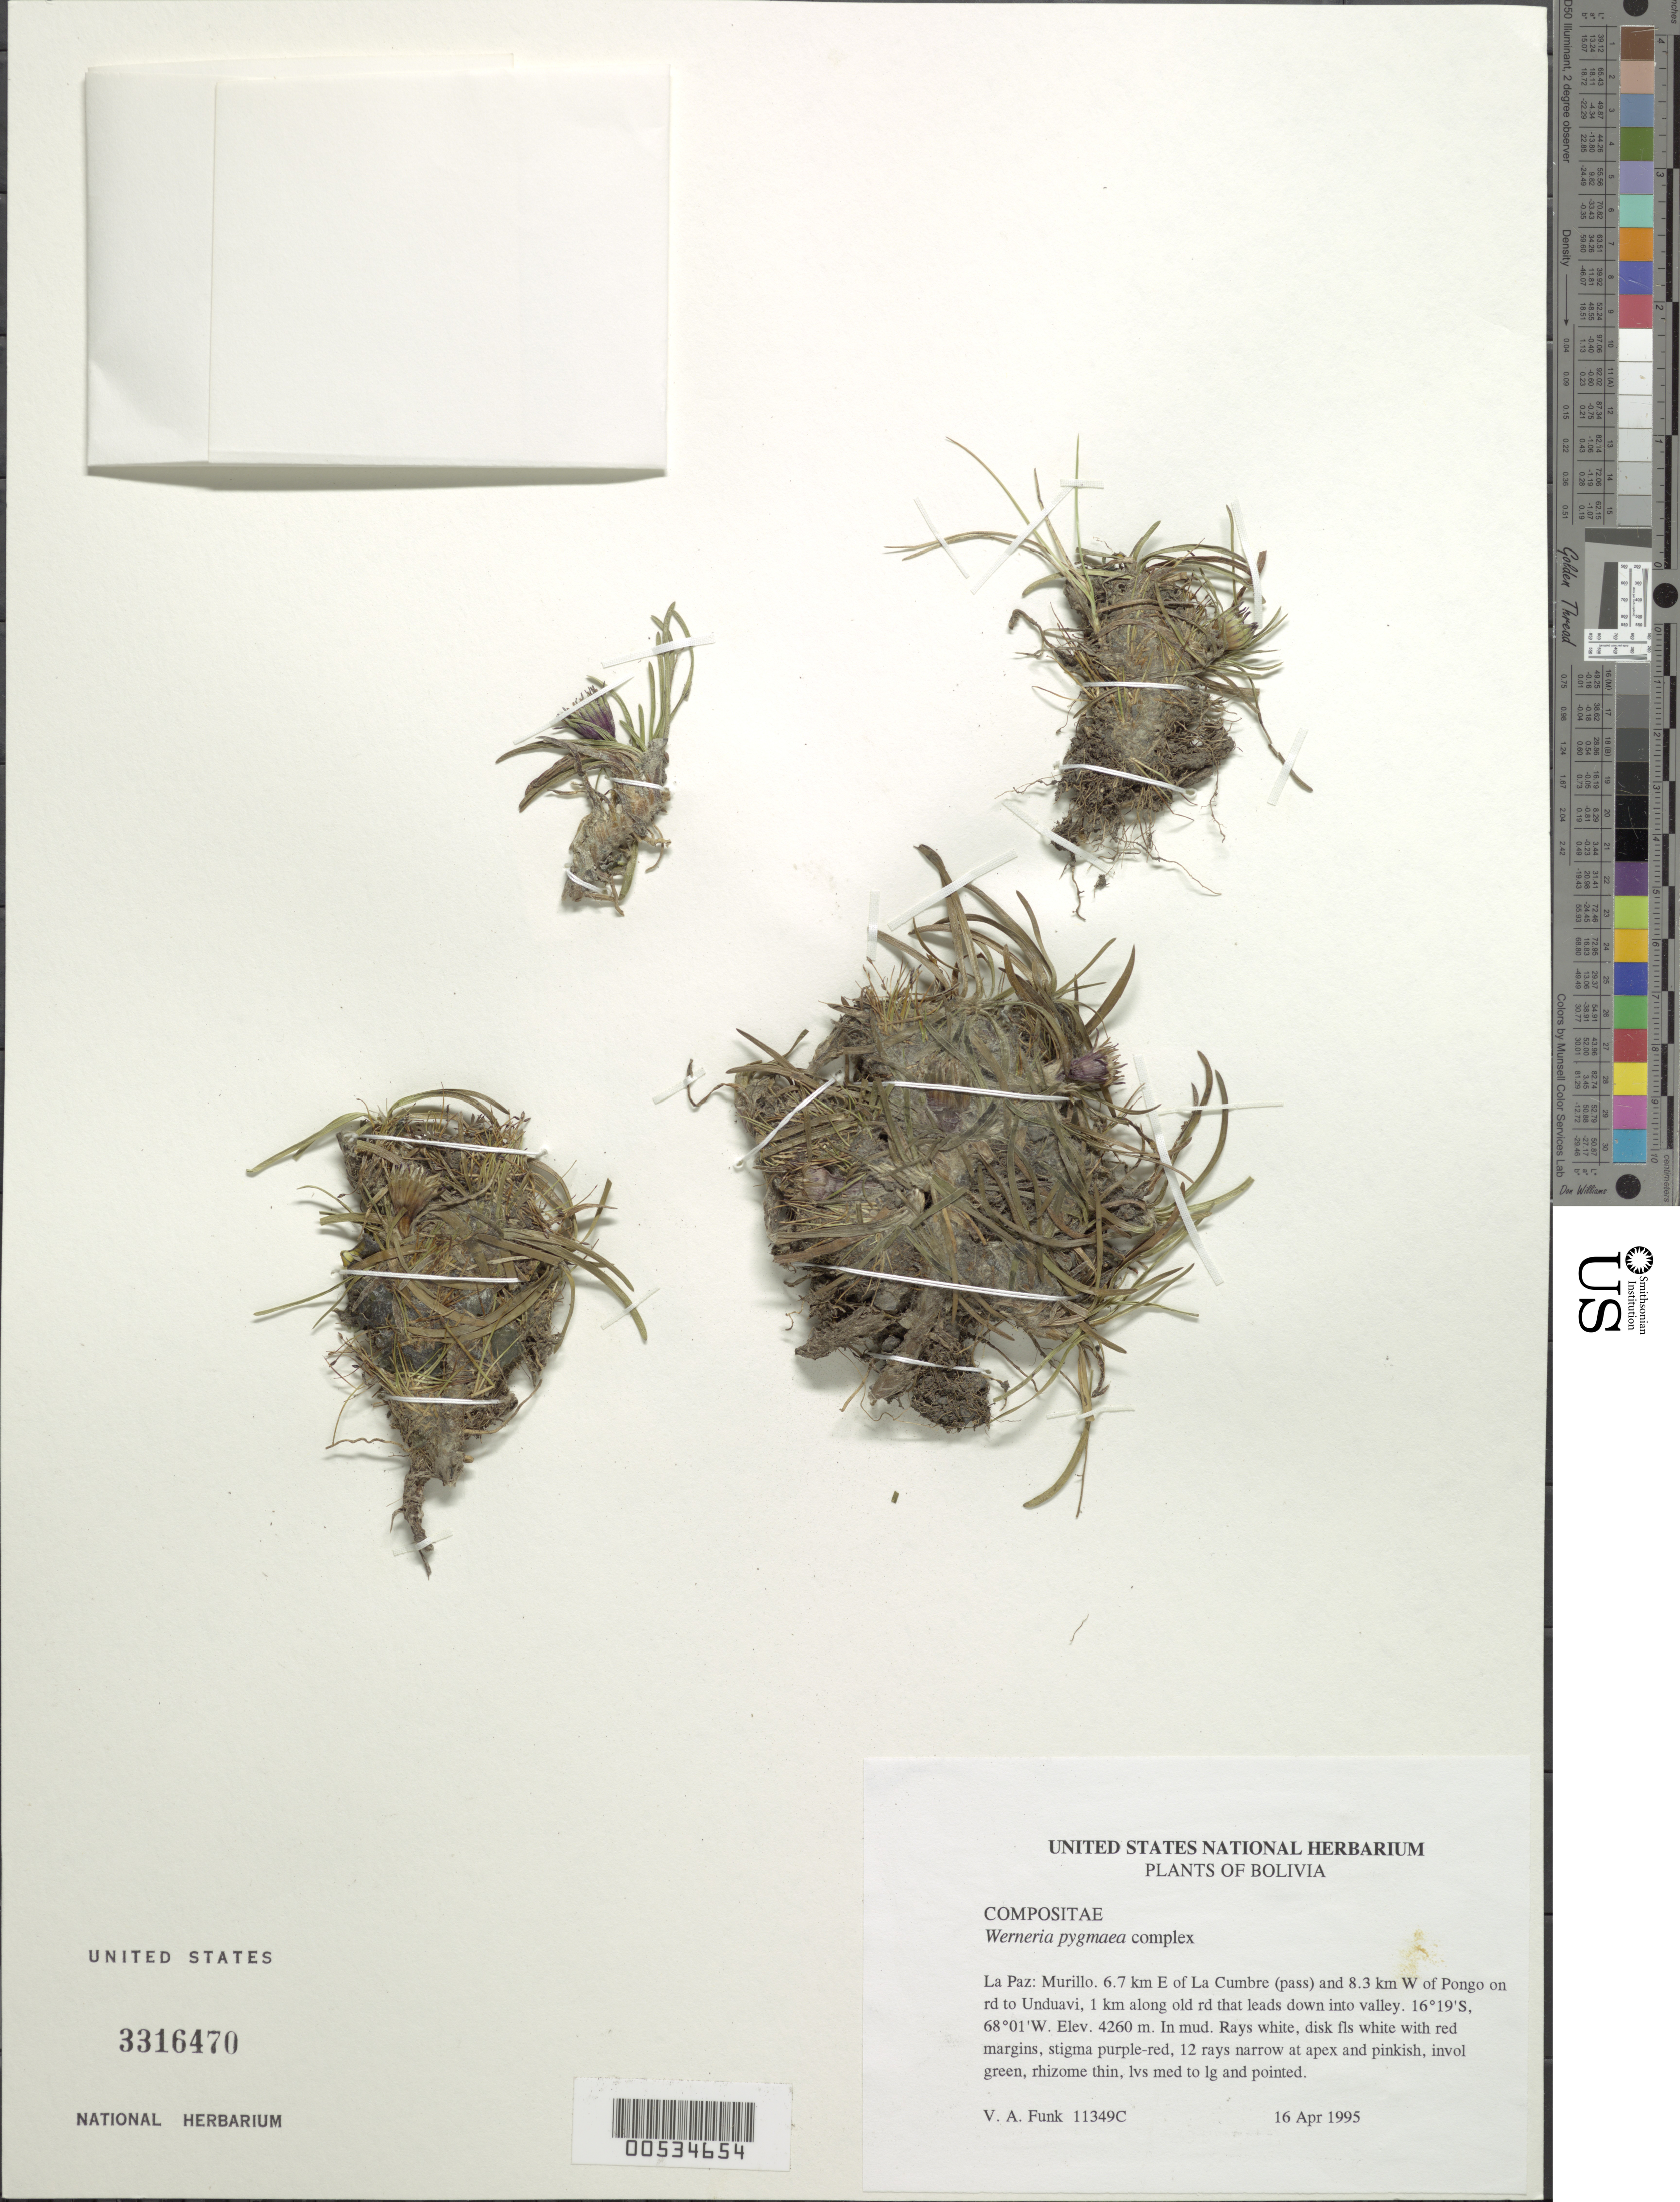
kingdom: Plantae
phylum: Tracheophyta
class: Magnoliopsida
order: Asterales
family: Asteraceae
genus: Werneria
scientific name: Werneria pygmaea complex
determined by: Calvo, Joel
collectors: V. Funk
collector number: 11349C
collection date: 1995-04-16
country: Bolivia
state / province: La Paz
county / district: Murillo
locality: La Cumbre (pass), 6.7 km E of and 8.3 km W of Pongo on rd to Unduavi, 1 km along old rd that leads down into valley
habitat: In mud.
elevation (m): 4260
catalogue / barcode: US 3316470